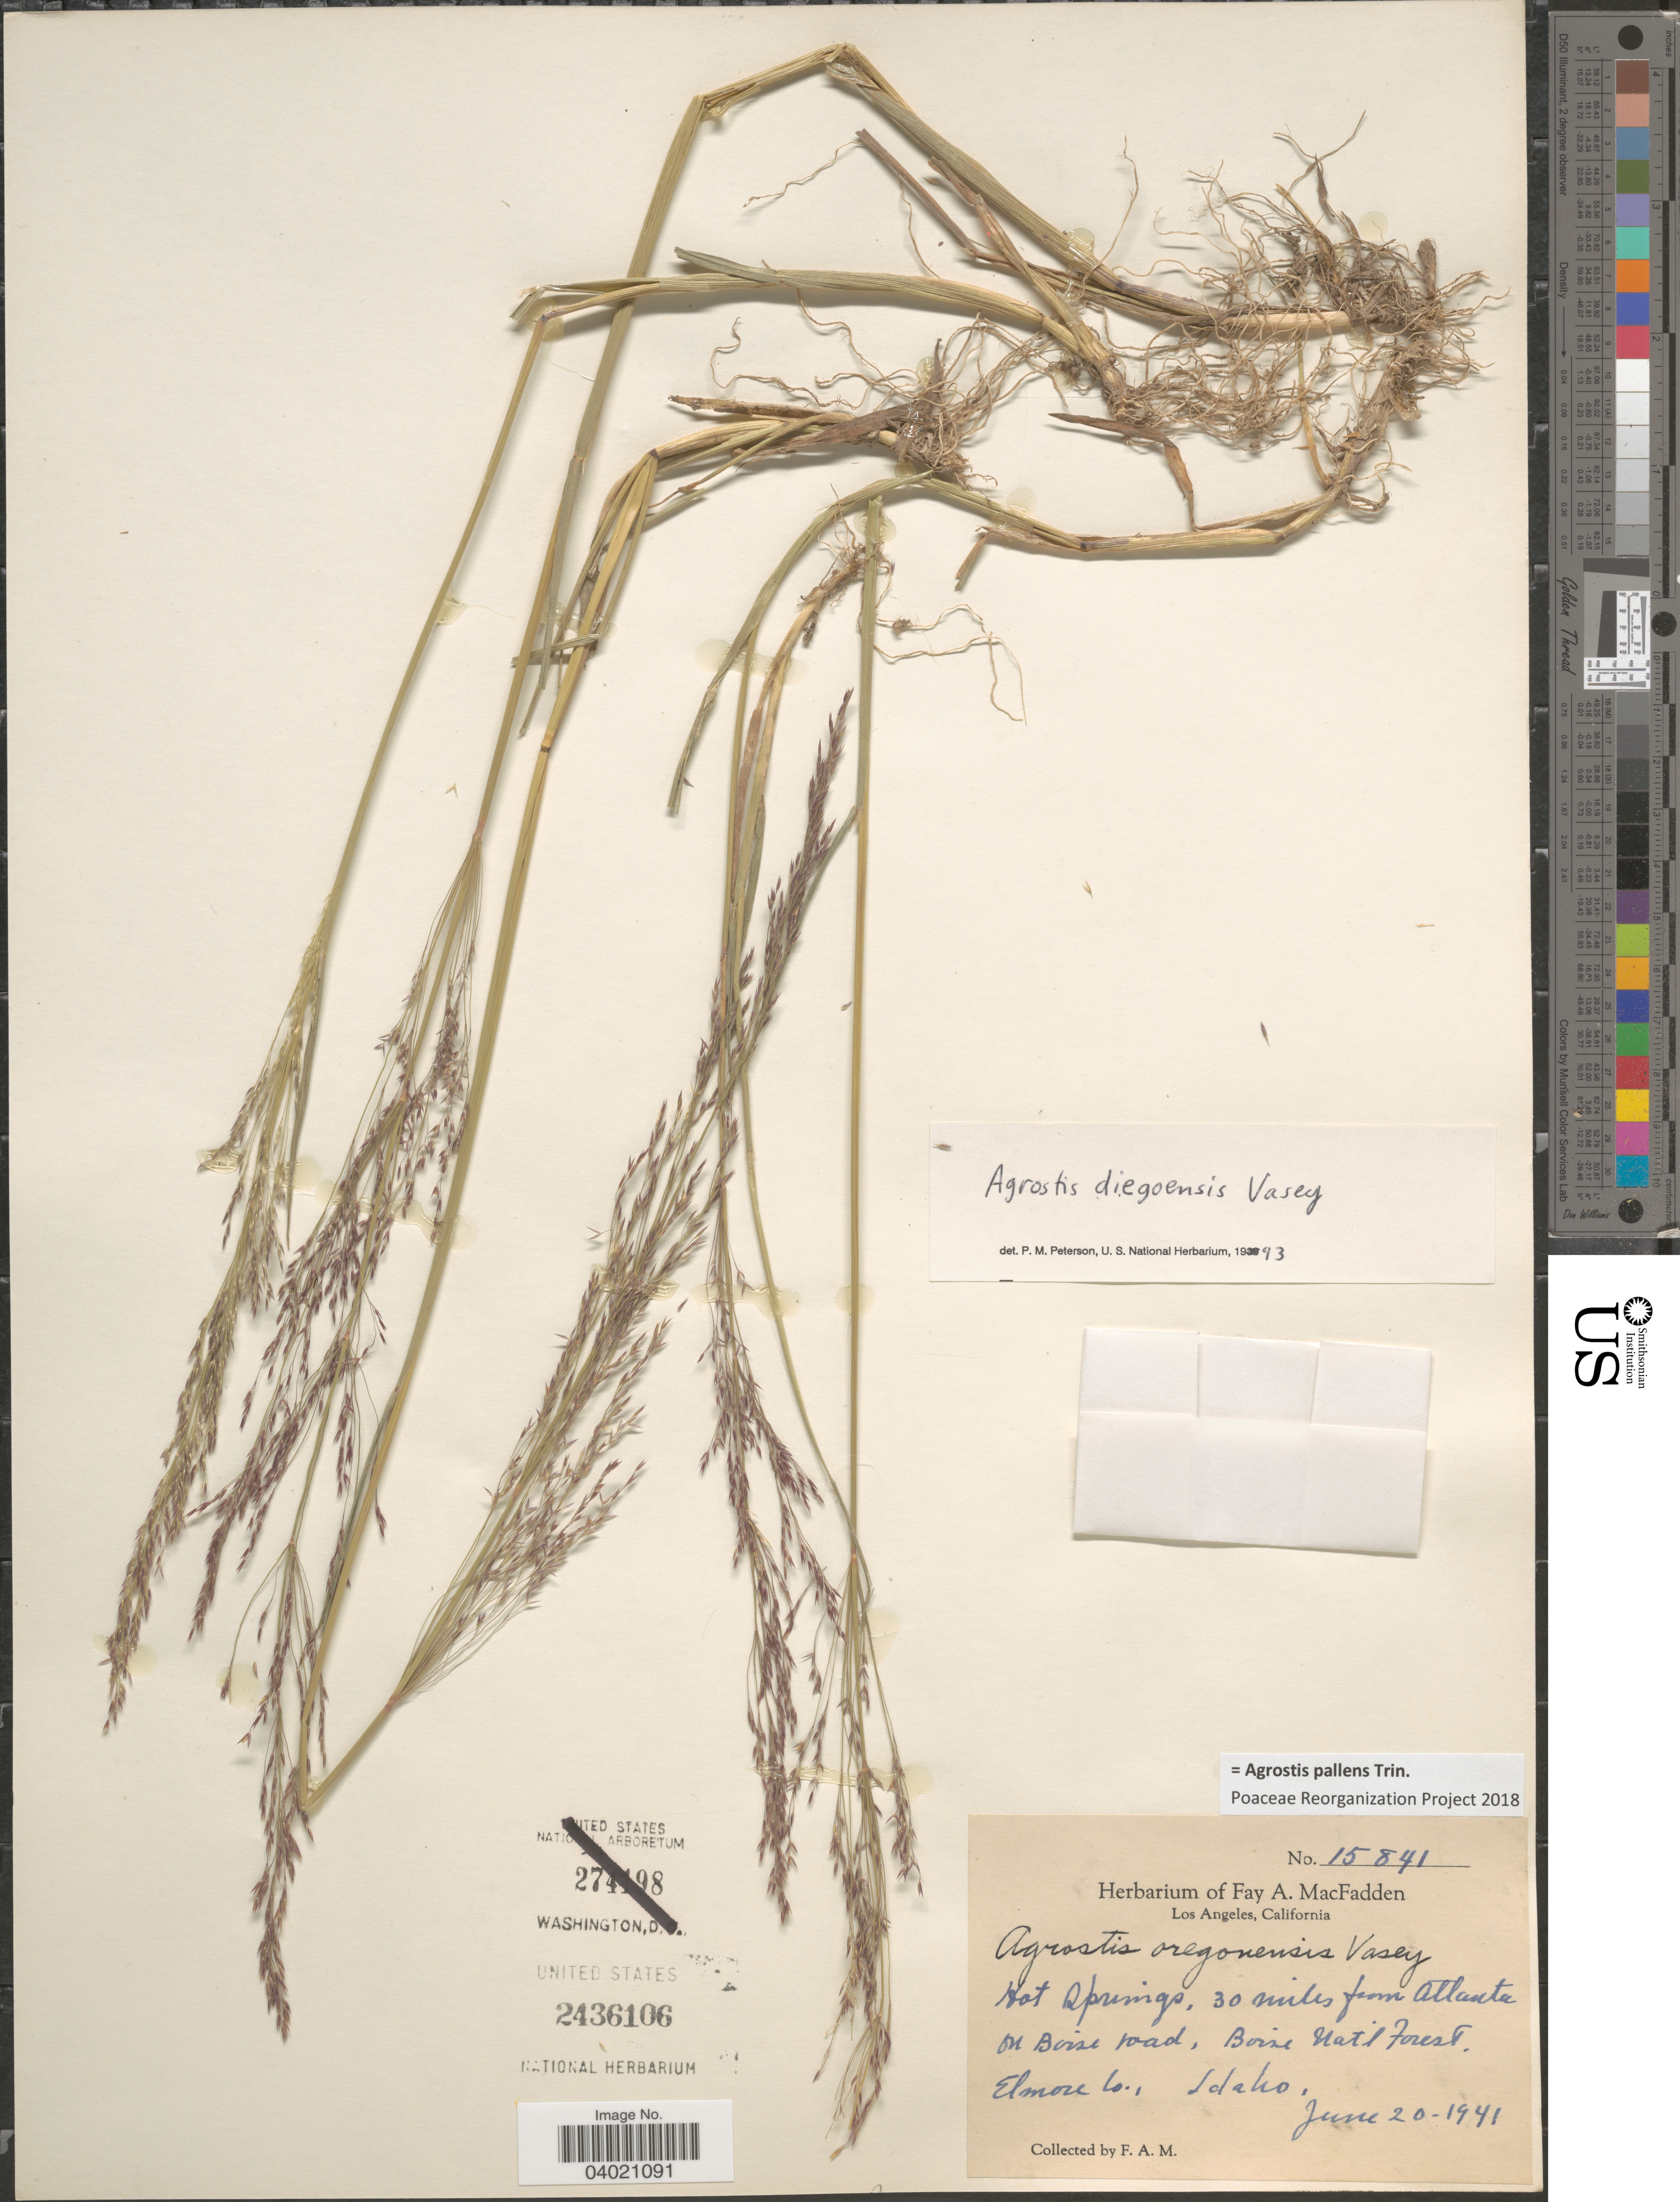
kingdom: Plantae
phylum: Tracheophyta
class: Liliopsida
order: Poales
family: Poaceae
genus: Agrostis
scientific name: Agrostis pallens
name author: Trin.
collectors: F. MacFadden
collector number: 15841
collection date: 1941-06-20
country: United States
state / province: Idaho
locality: Hot Springs, 30 miles from Atlanta on Boise road, Boise Nat'l Forest. Elmore Co.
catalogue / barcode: US 2436106